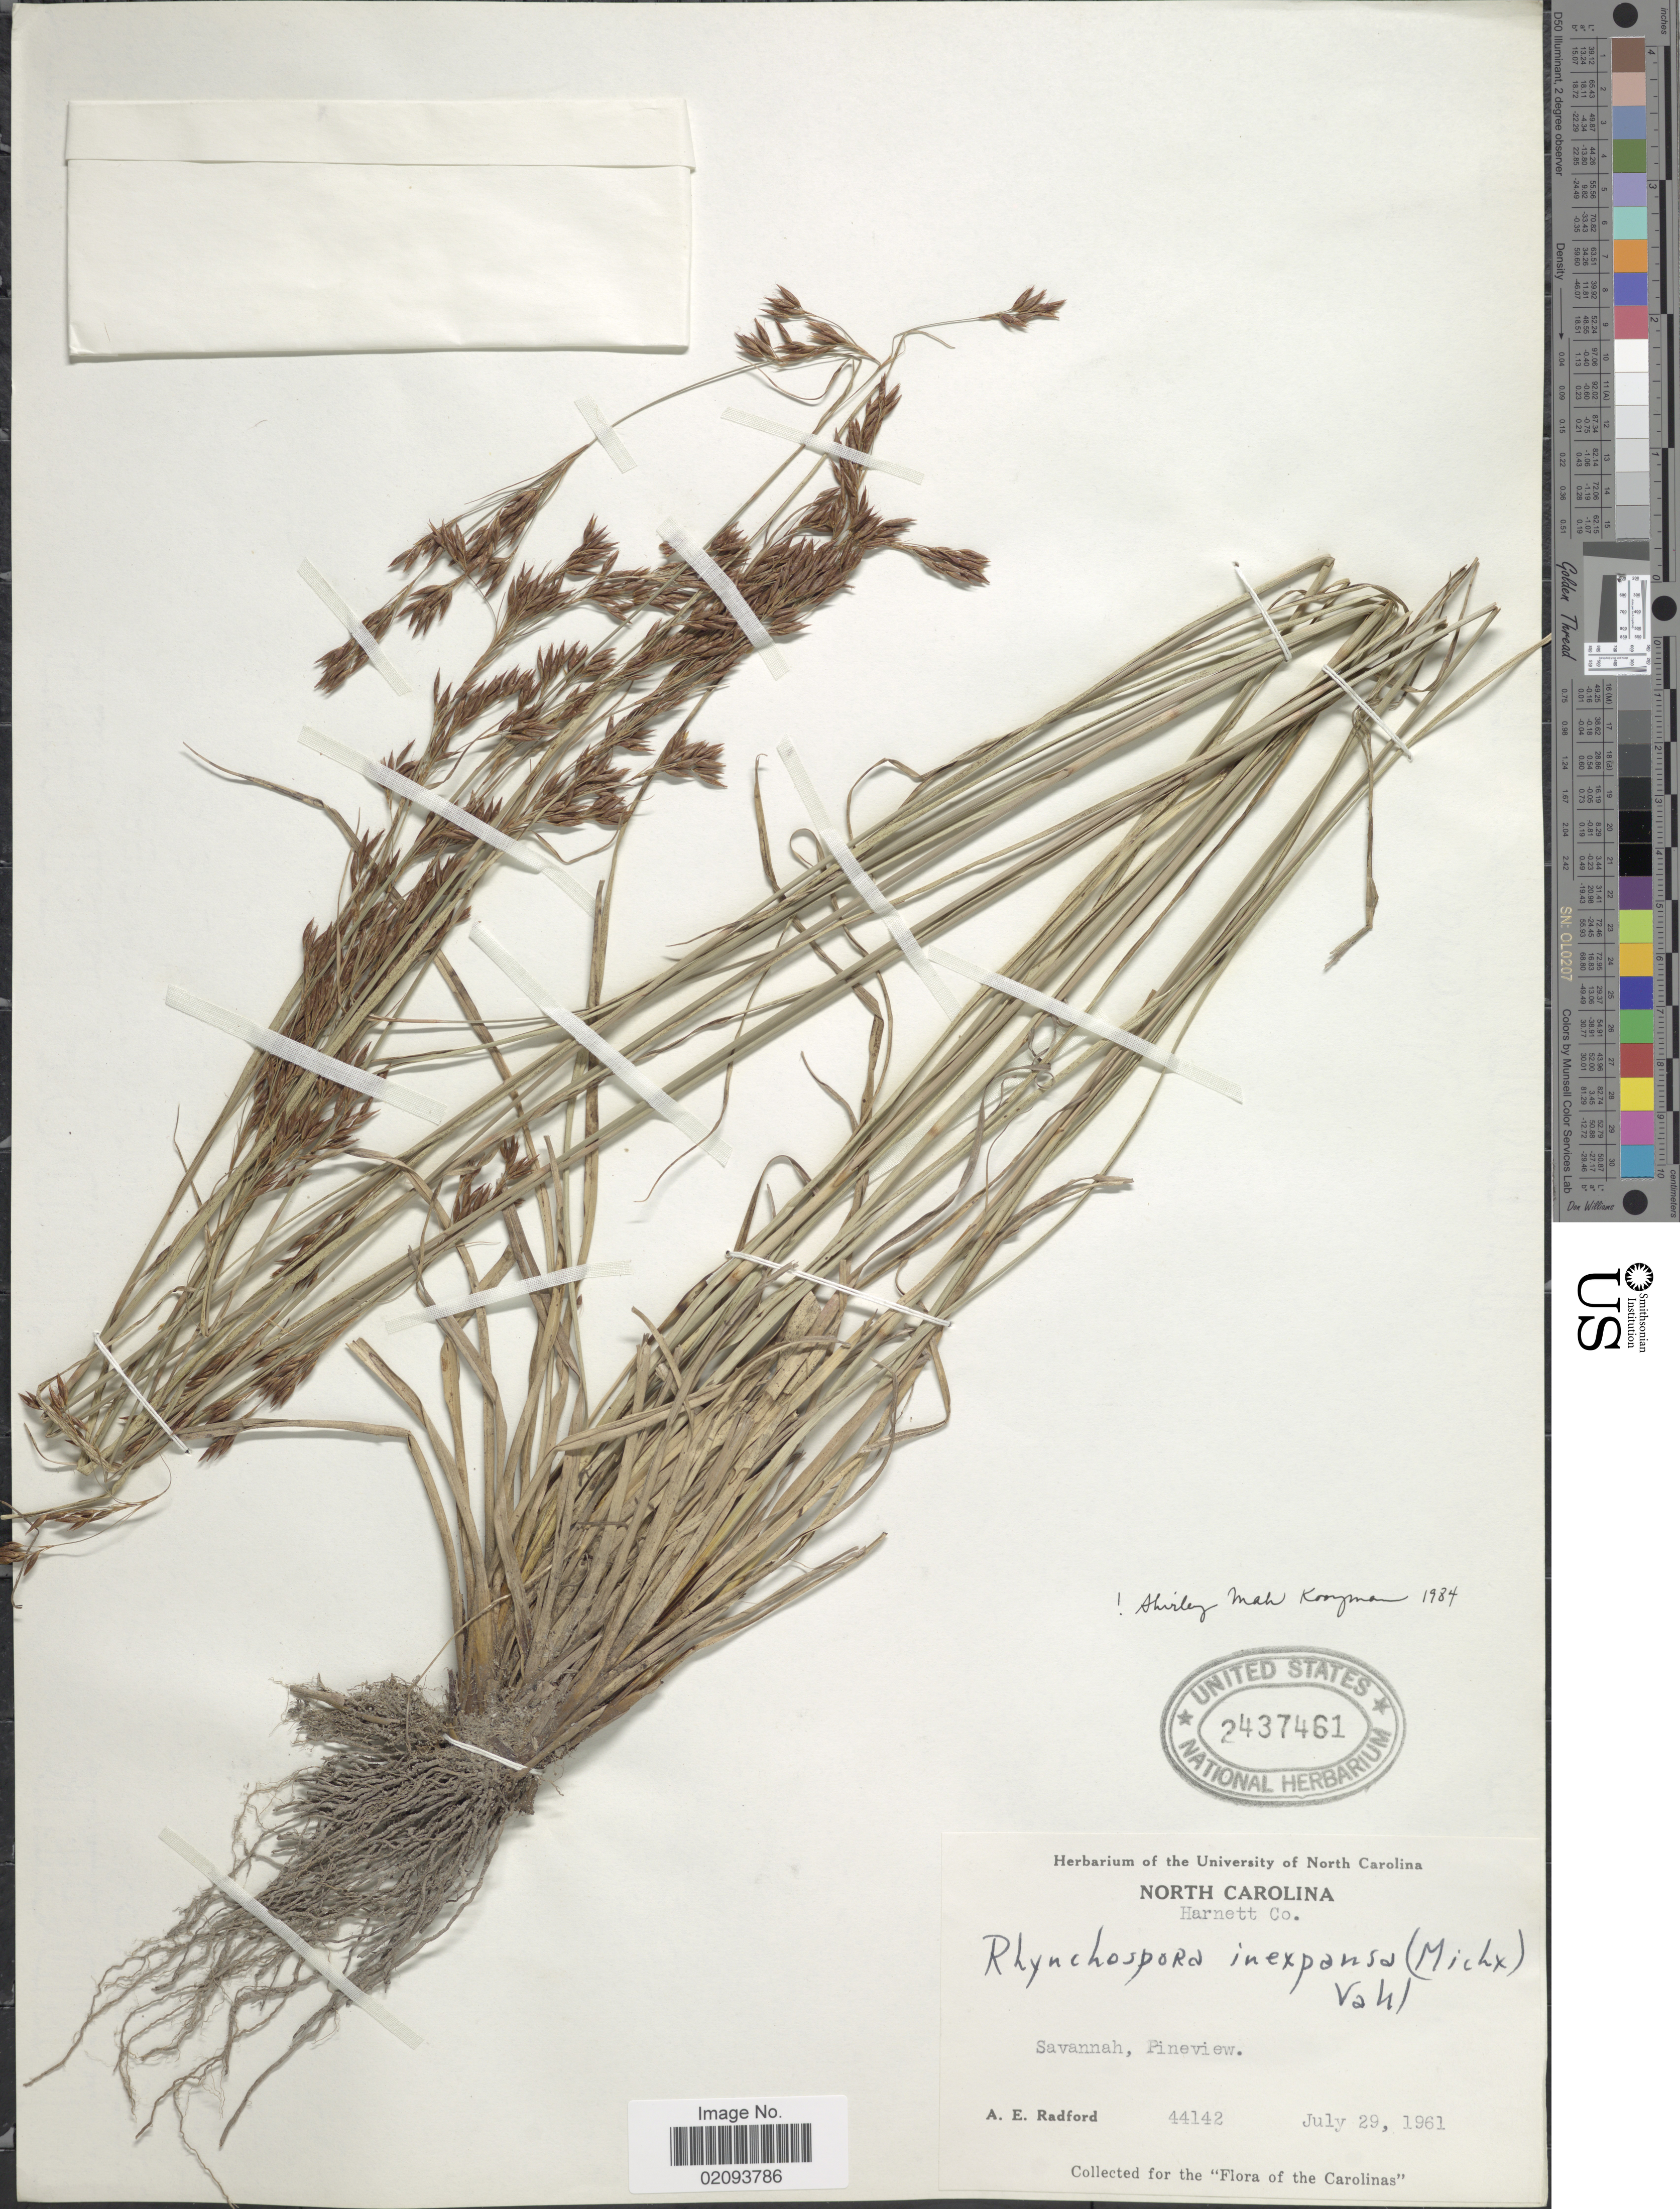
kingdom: Plantae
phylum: Tracheophyta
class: Liliopsida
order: Poales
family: Cyperaceae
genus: Rhynchospora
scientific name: Rhynchospora inexpansa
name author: (Michx.) Vahl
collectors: A. E. Radford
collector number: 44142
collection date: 1961-07-29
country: United States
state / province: North Carolina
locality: Harnett Co. Savannah, Pineview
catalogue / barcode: US 2437461